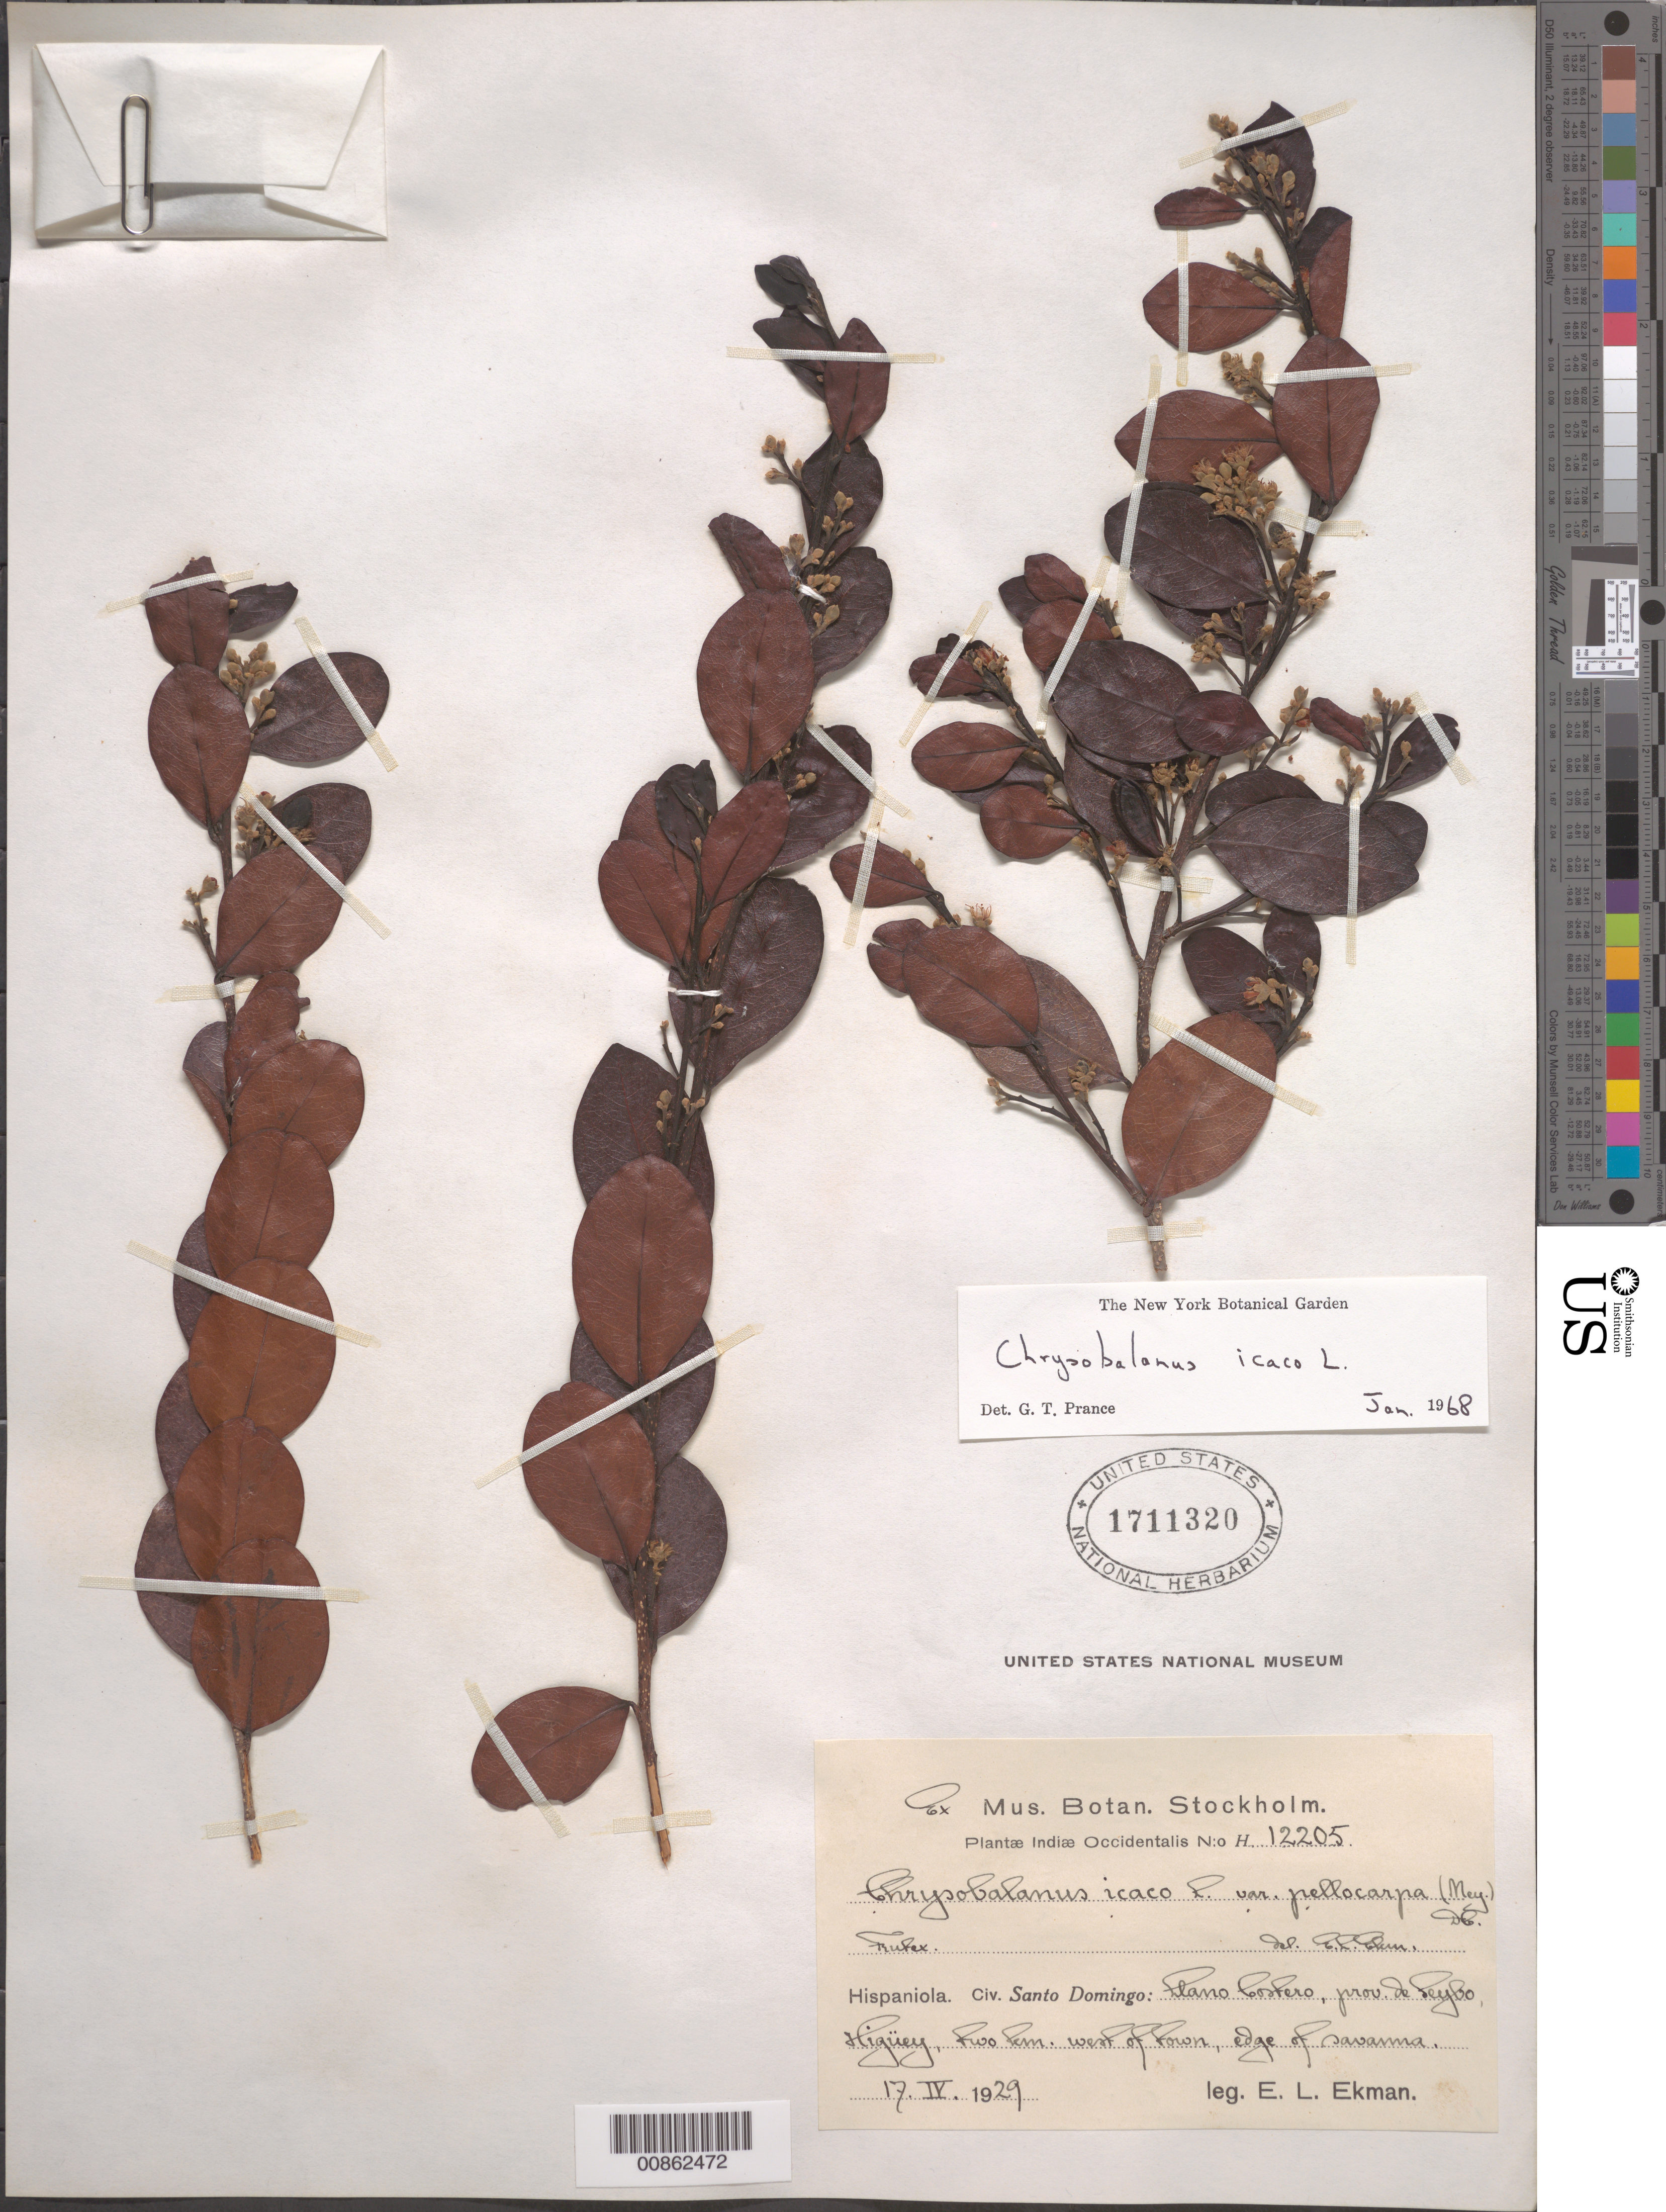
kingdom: Plantae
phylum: Tracheophyta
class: Magnoliopsida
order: Malpighiales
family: Chrysobalanaceae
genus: Chrysobalanus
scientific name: Chrysobalanus icaco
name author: L.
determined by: Prance, G. T.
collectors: E. L. Ekman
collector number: H 12205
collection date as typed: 17 Apr 1929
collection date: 1929-04-17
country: Dominican Republic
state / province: El Seibo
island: Hispaniola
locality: Llano Costero, Higüey, two km. west of town.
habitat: Edge of savanna.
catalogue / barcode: US 1711320